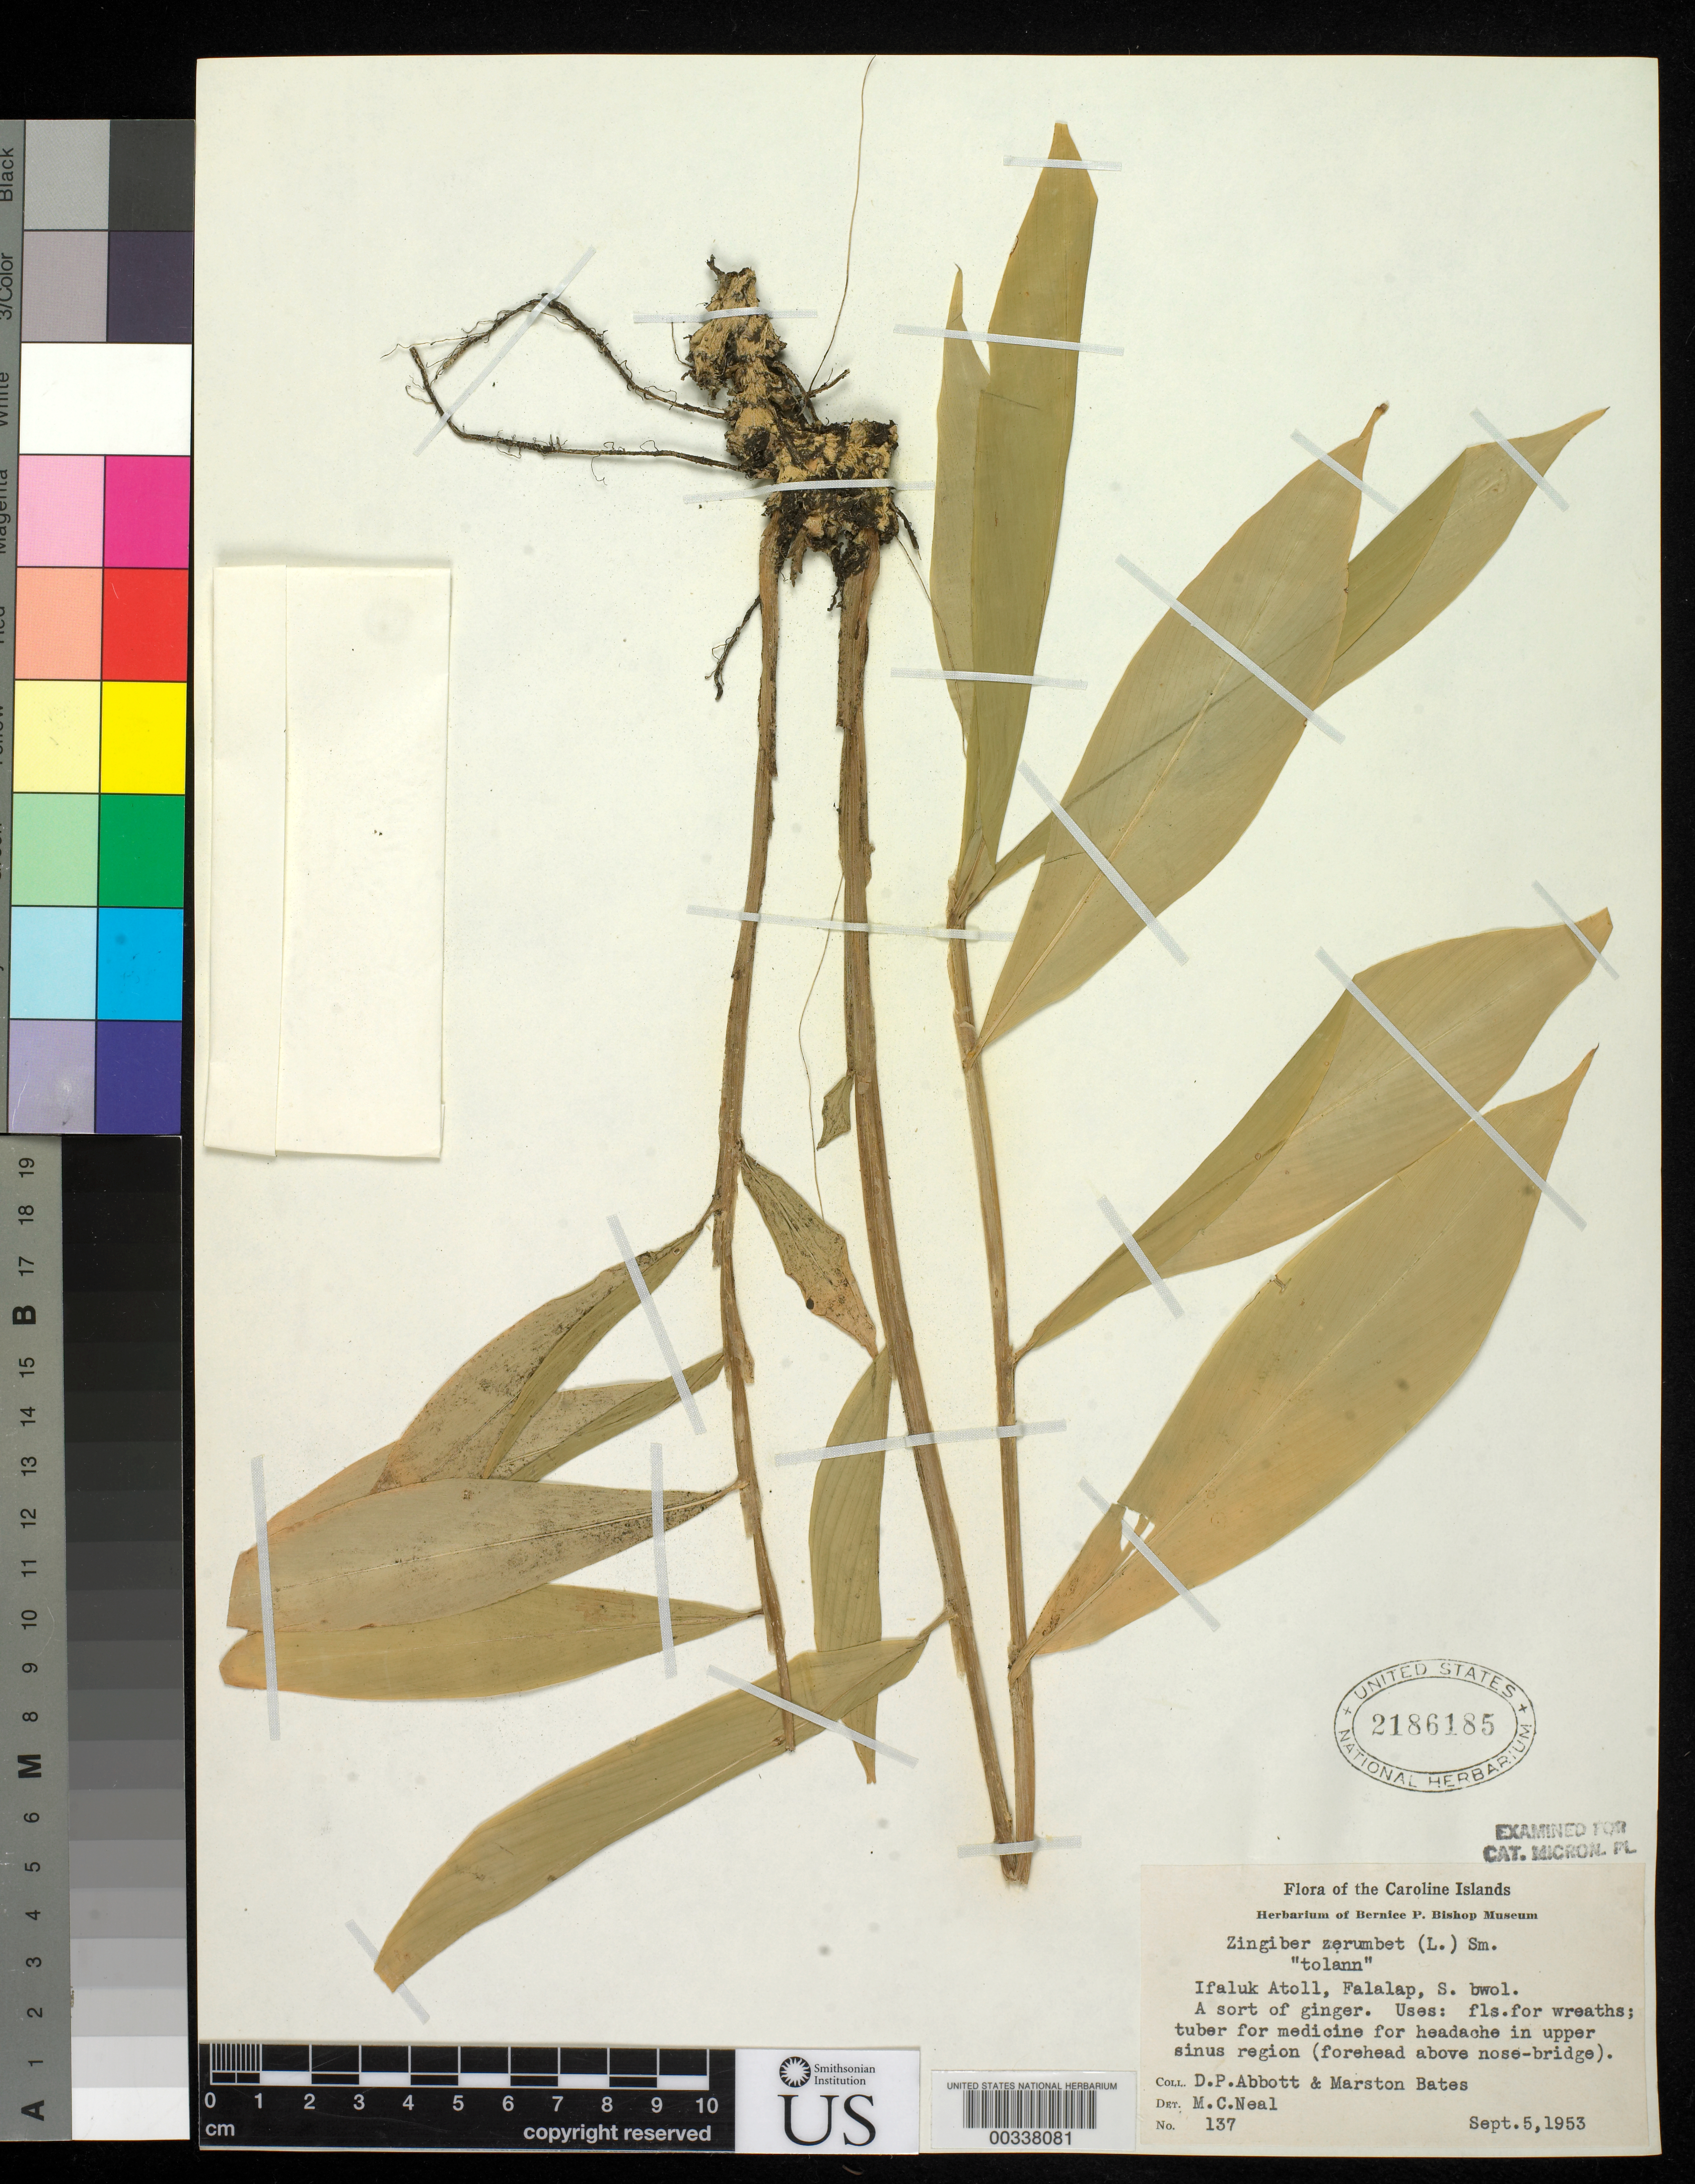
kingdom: Plantae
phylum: Tracheophyta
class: Liliopsida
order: Zingiberales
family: Zingiberaceae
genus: Zingiber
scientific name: Zingiber zerumbet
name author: (L.) Sm.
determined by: Ning, W. S.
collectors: D. P. Abbott & M. Bates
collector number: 137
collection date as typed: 05 Sep 1953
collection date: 1953-09-05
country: Micronesia, Federated States of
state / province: Yap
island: Ifalik (Ifaluk) Atoll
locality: Falalap Islet, S. Bwol.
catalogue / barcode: US 2186185